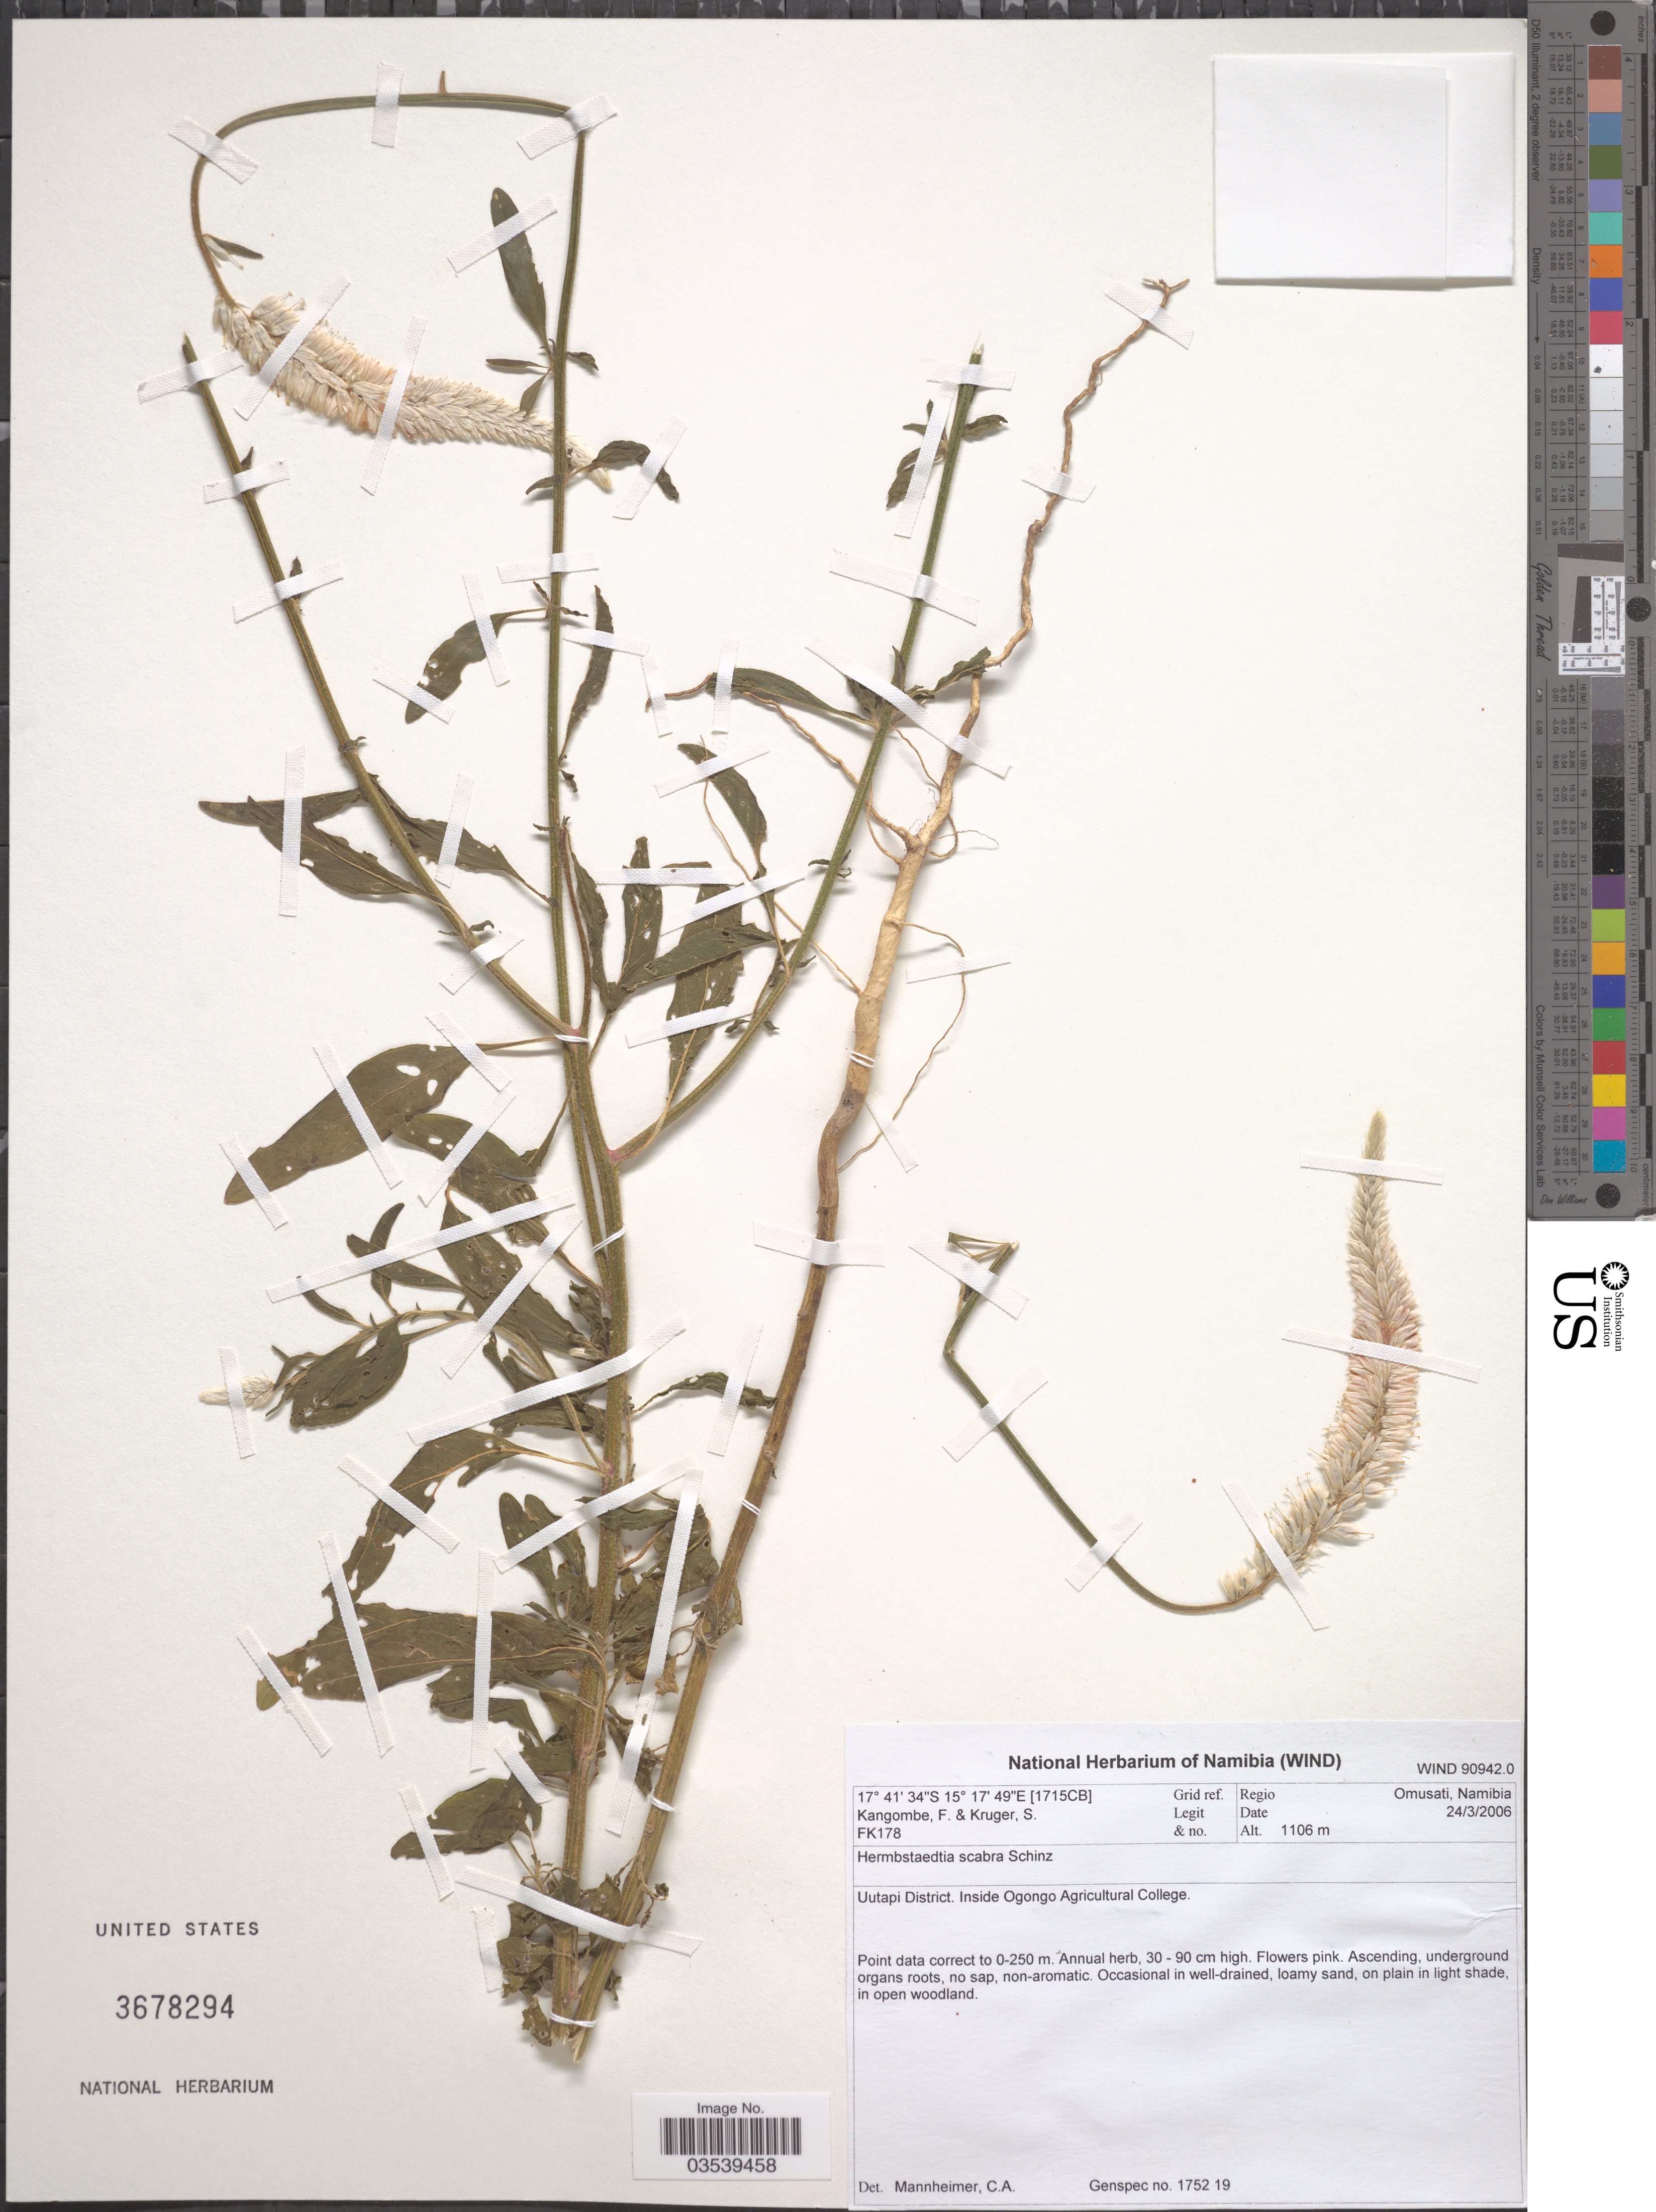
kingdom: Plantae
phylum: Tracheophyta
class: Magnoliopsida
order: Caryophyllales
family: Amaranthaceae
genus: Hermbstaedtia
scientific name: Hermbstaedtia scabra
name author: Schinz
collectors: F. Kangombe & S. Kruger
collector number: FK178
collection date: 2006-03-24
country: Namibia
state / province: Omusati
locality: Grid ref. [1715CB]. Uutapi District. Inside Ogongo Agricultural College.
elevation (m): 1106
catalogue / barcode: US 3678294